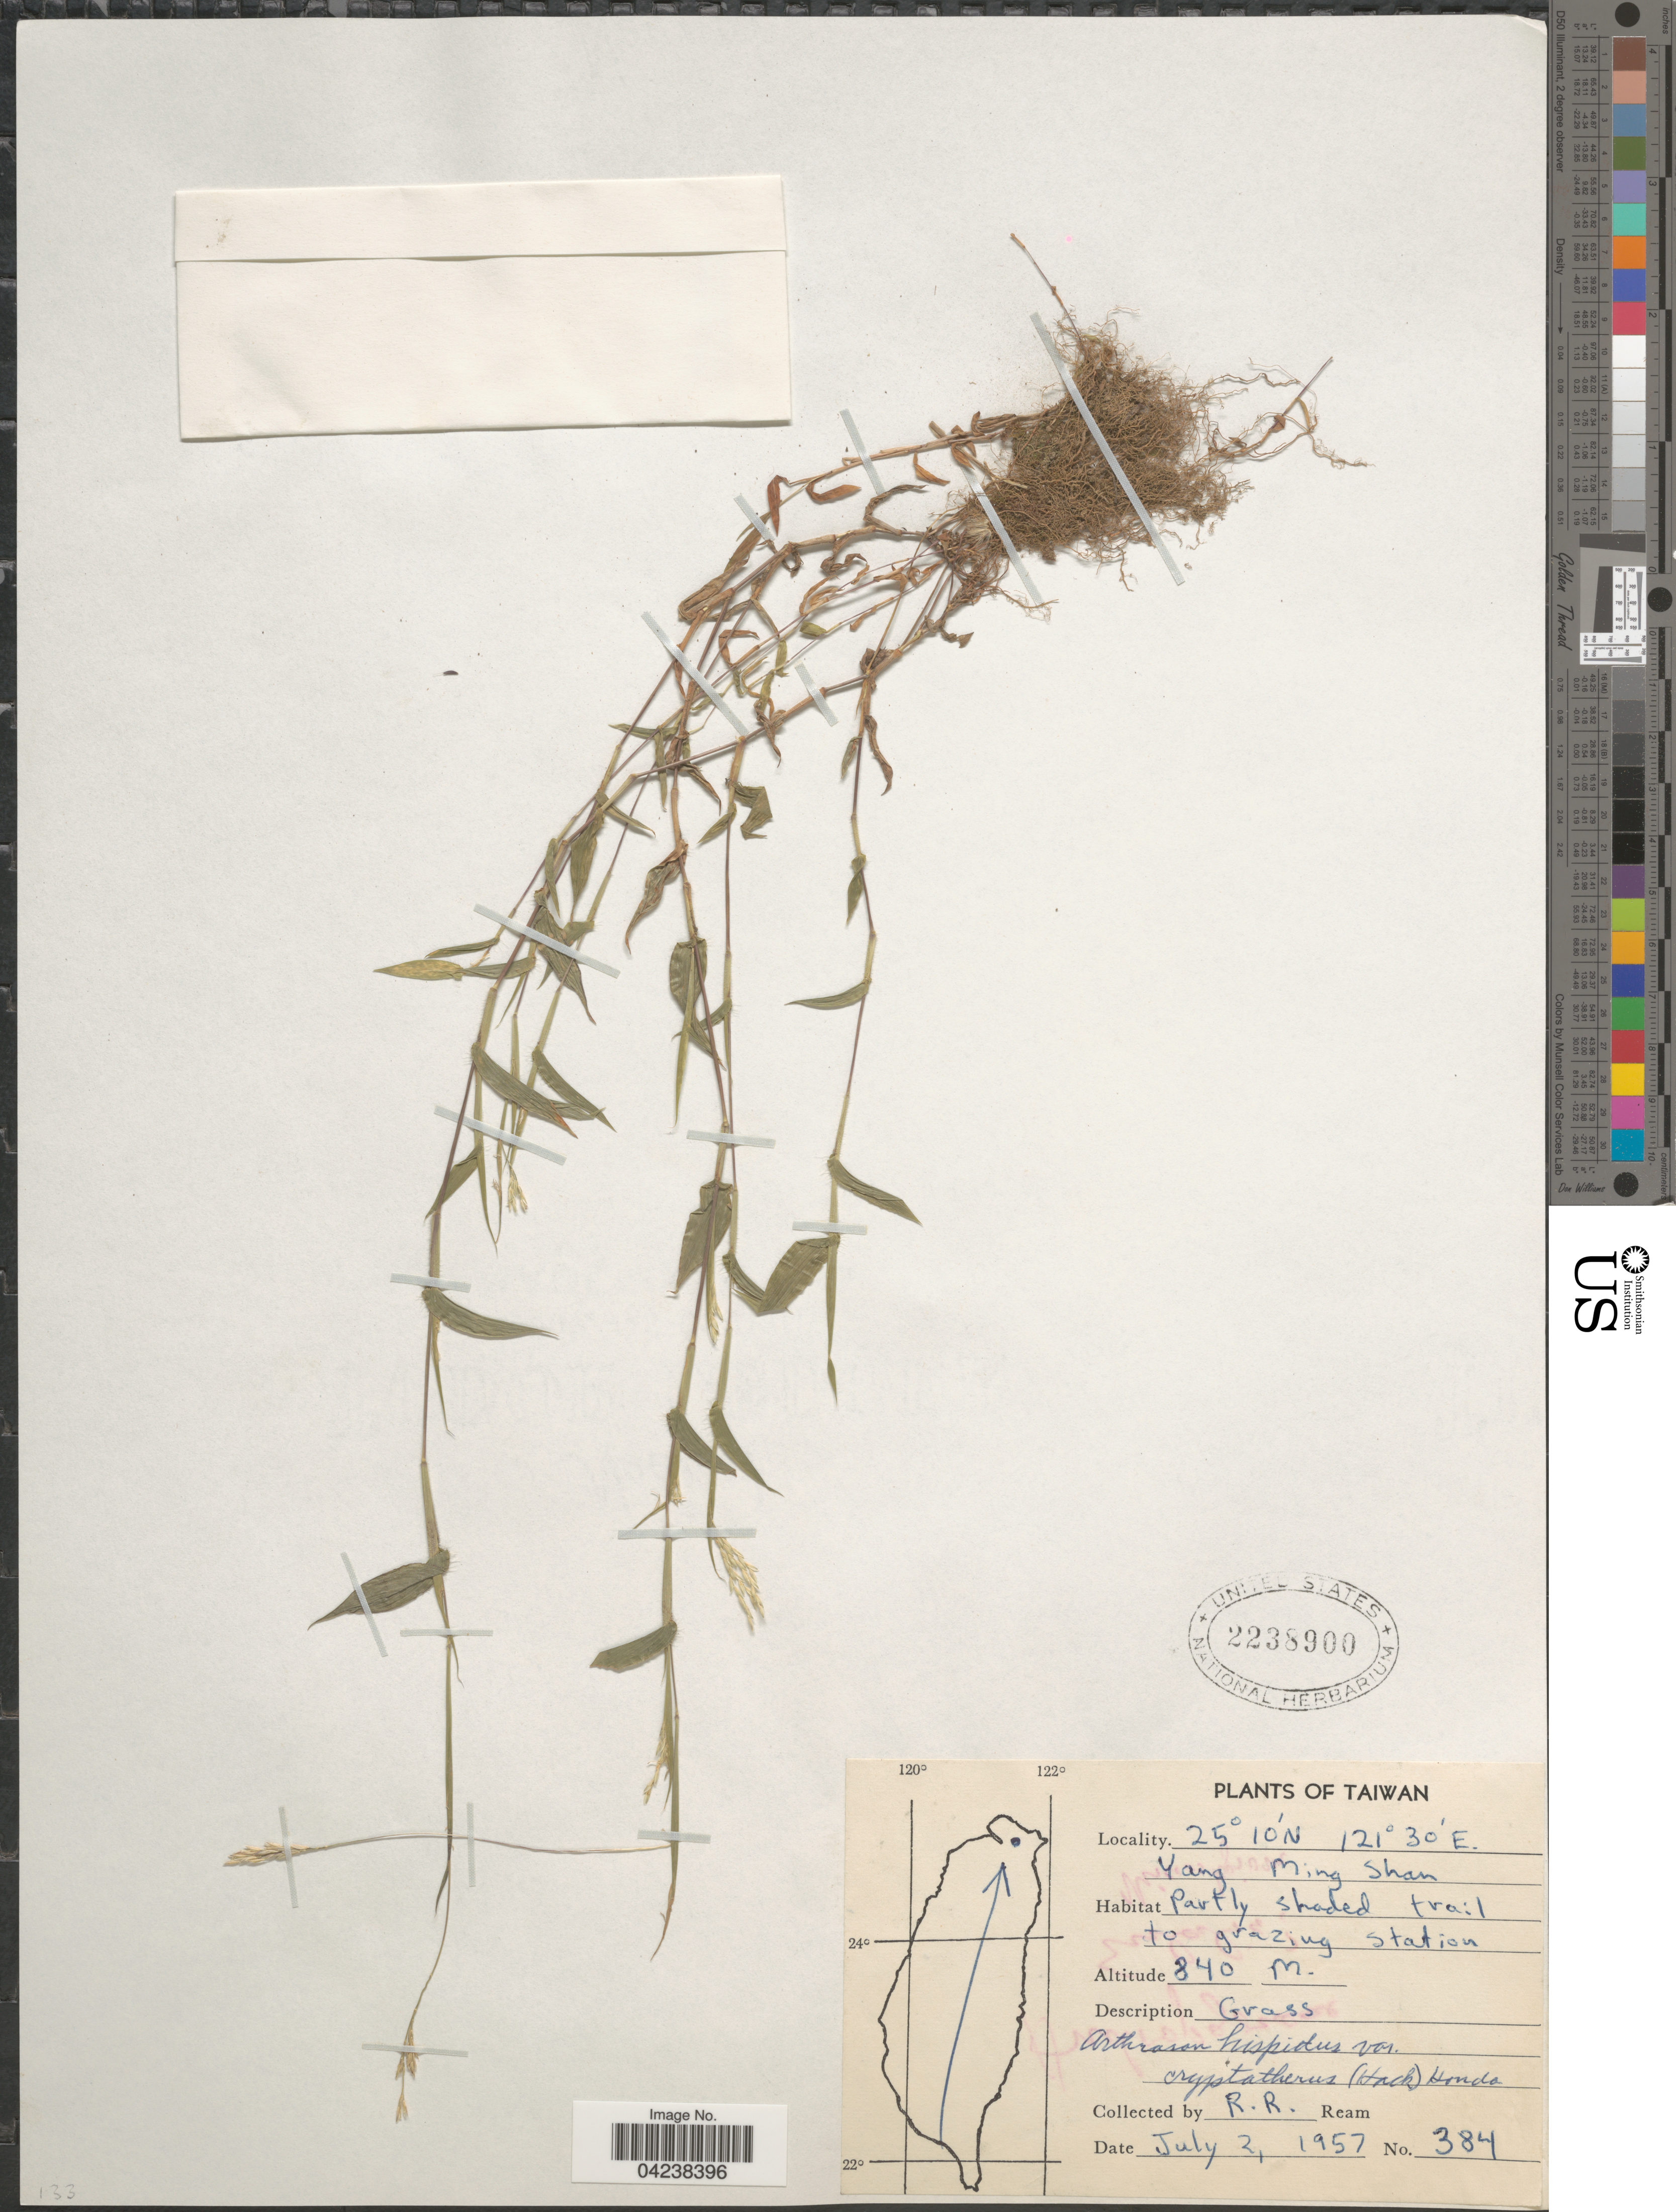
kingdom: Plantae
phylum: Tracheophyta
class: Liliopsida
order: Poales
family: Poaceae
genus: Arthraxon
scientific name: Arthraxon hispidus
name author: (Thunb.) Makino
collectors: R. Ream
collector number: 384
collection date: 1957-07-02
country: Taiwan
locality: Yang Ming Shan.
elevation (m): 840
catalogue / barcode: US 2238900